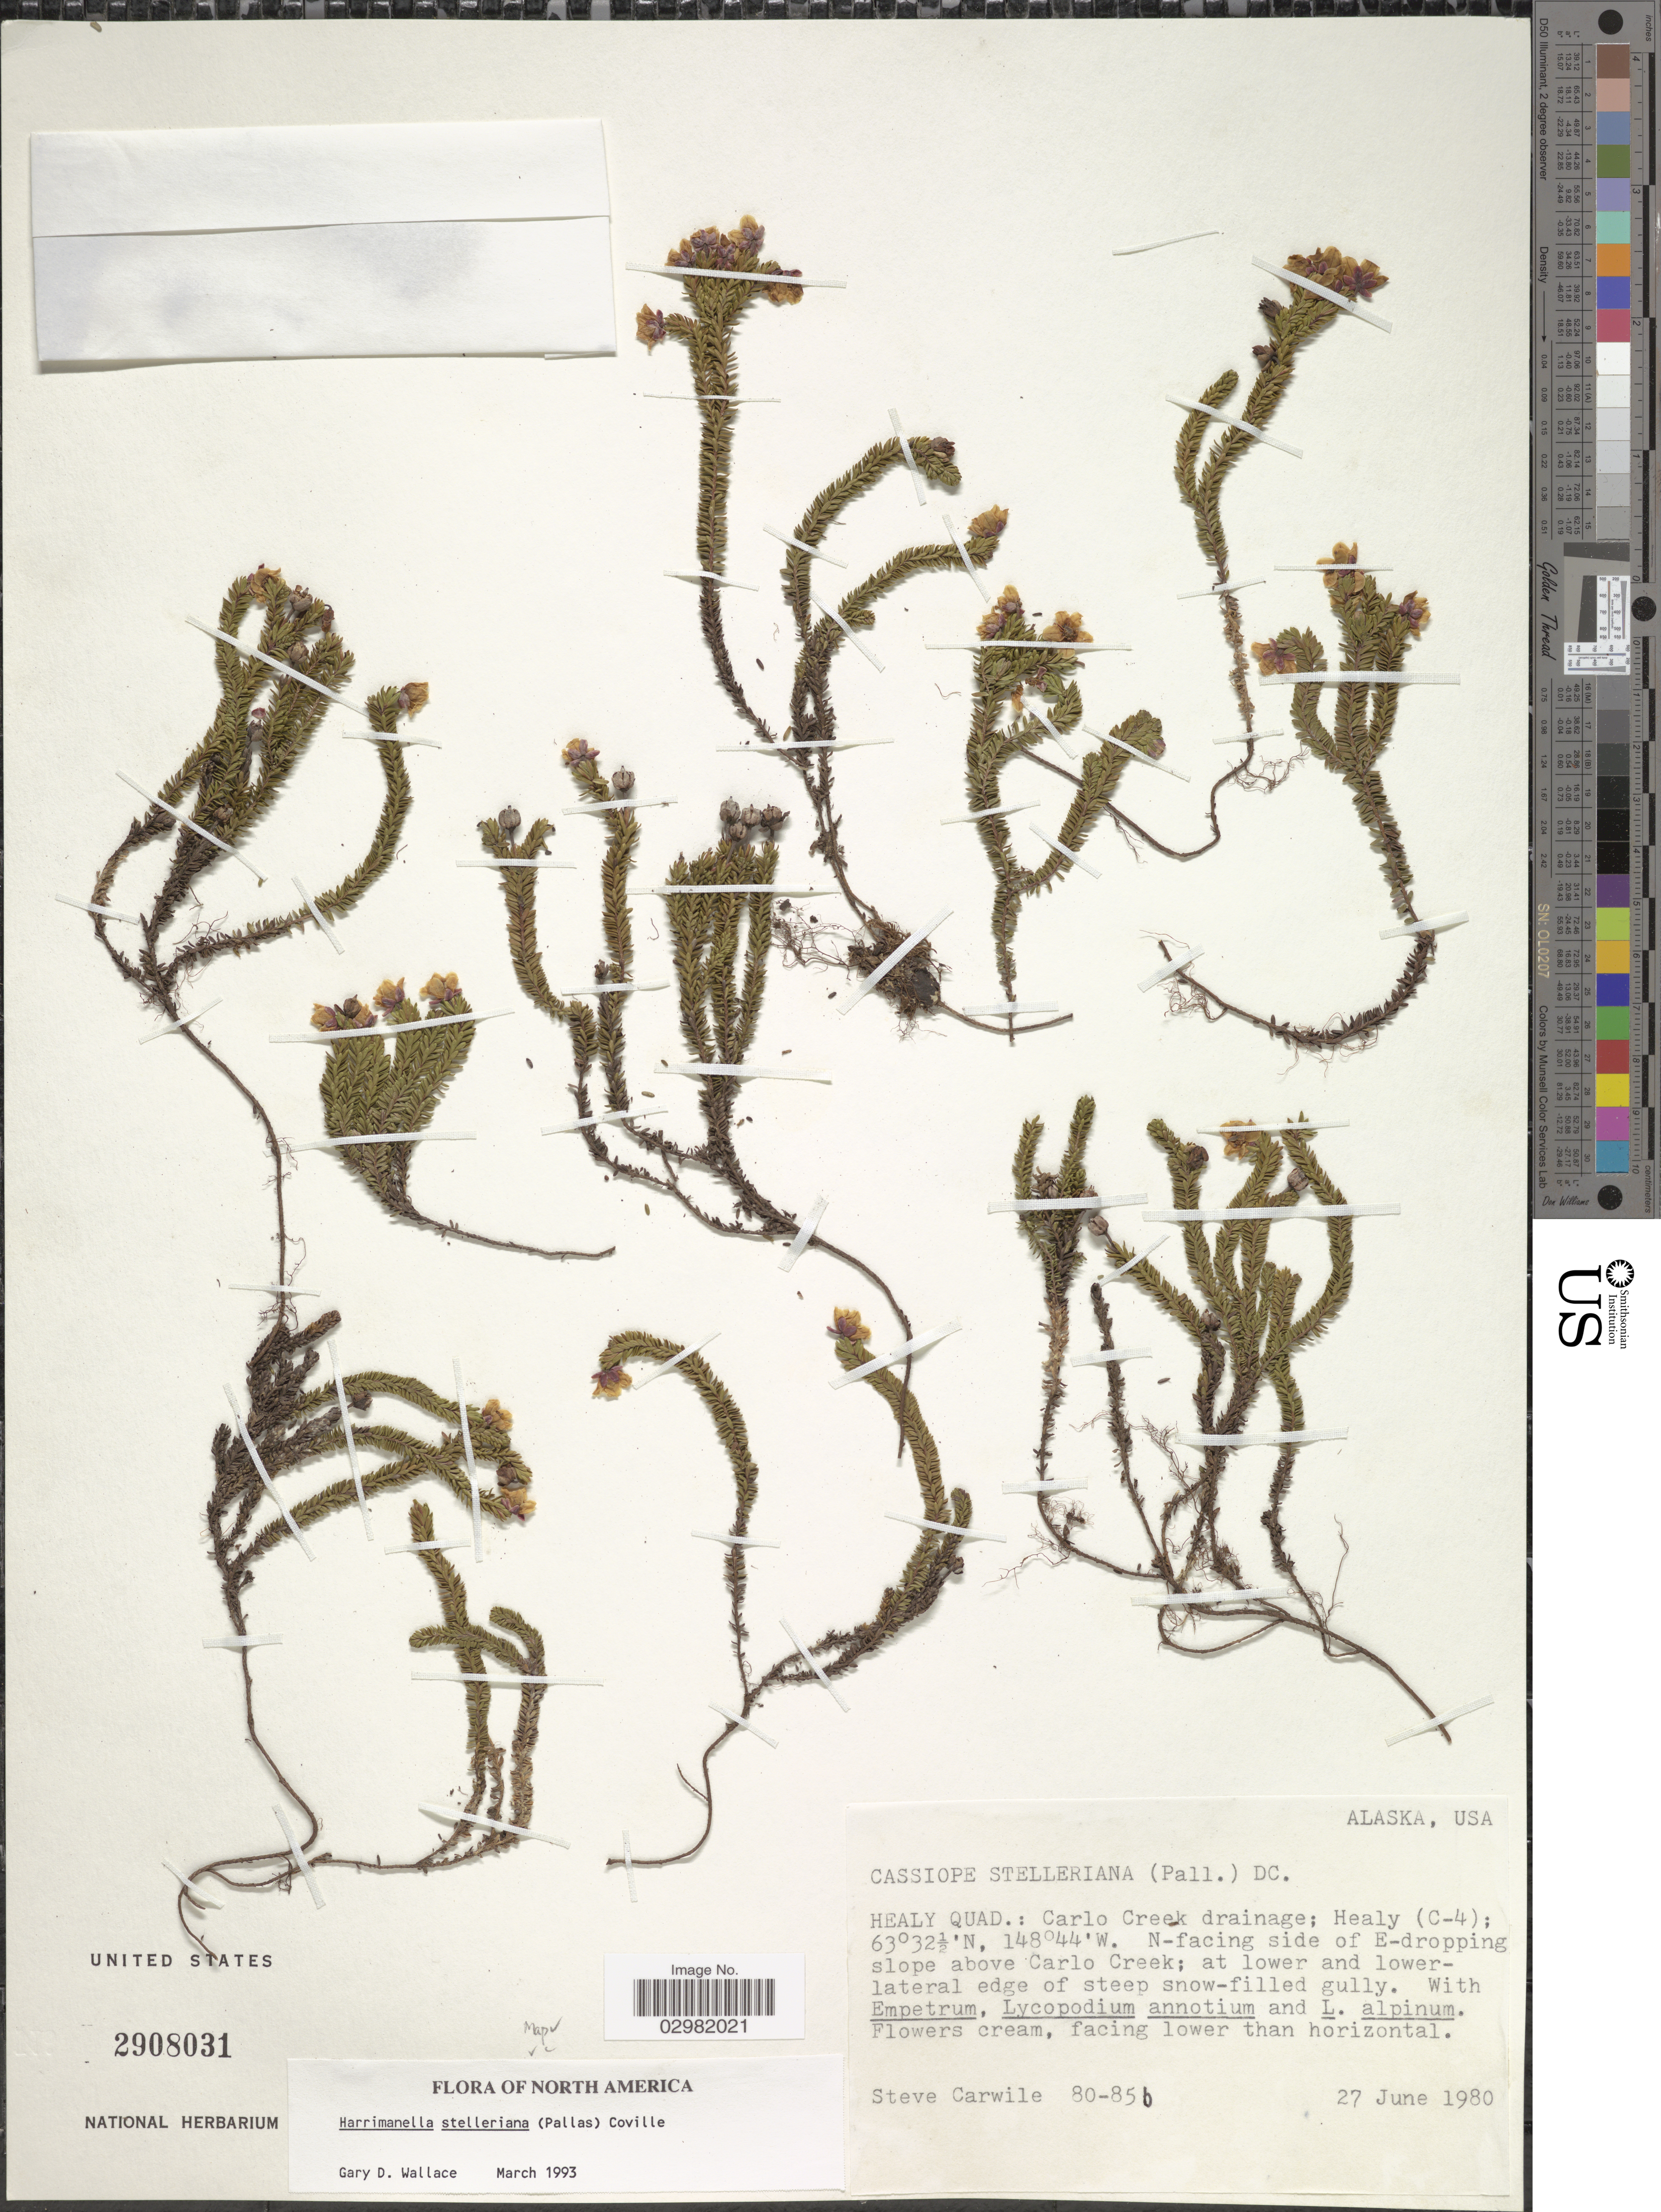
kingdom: Plantae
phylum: Tracheophyta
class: Magnoliopsida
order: Ericales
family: Ericaceae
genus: Cassiope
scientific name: Cassiope stelleriana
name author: (Pall.) DC.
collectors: S. Carwile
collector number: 80-85b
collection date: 1980-06-27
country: United States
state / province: Alaska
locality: Healy Quad.: Carlo Creek drainage;Healy (C-4). N-facing side of E-dropping slope above Carlo Creek.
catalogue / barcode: US 2908031